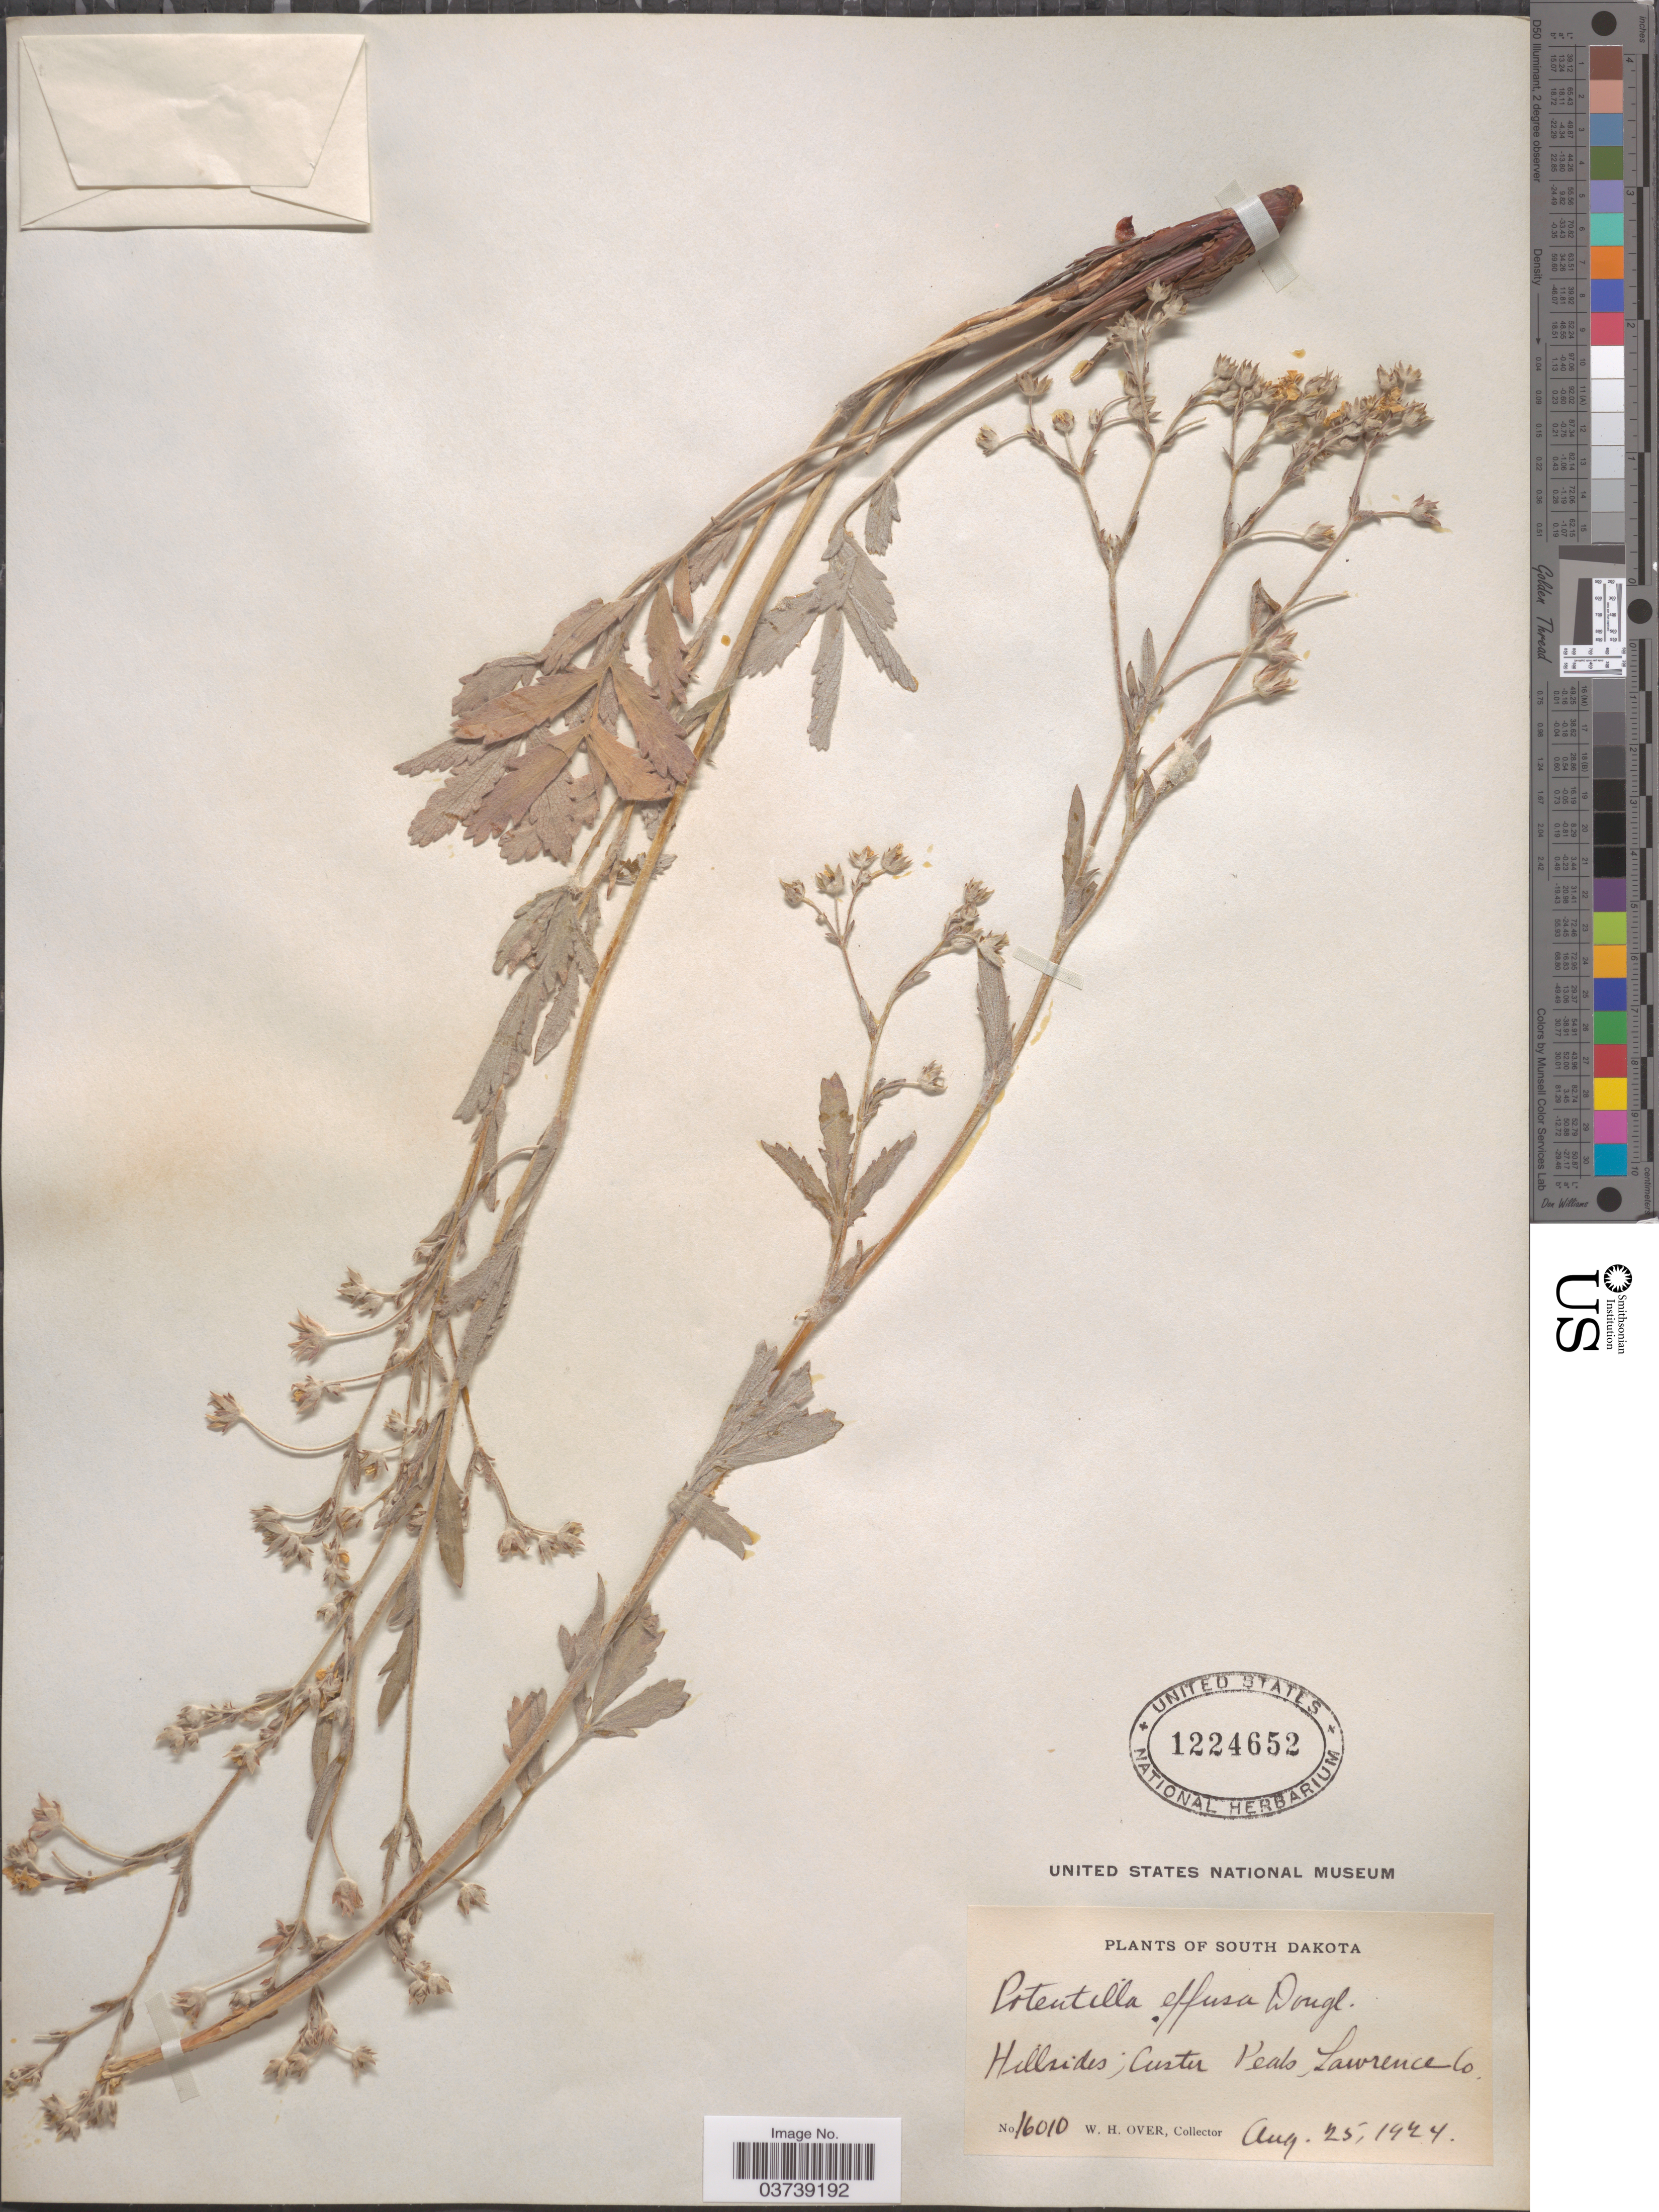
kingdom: Plantae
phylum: Tracheophyta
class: Magnoliopsida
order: Rosales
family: Rosaceae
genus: Potentilla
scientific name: Potentilla effusa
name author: Douglas ex Lehm.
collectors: W. Over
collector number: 16010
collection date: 1924-08-25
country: United States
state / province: South Dakota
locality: Hillsides; Custer Peals, Lawrence Co.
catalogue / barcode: US 1224652